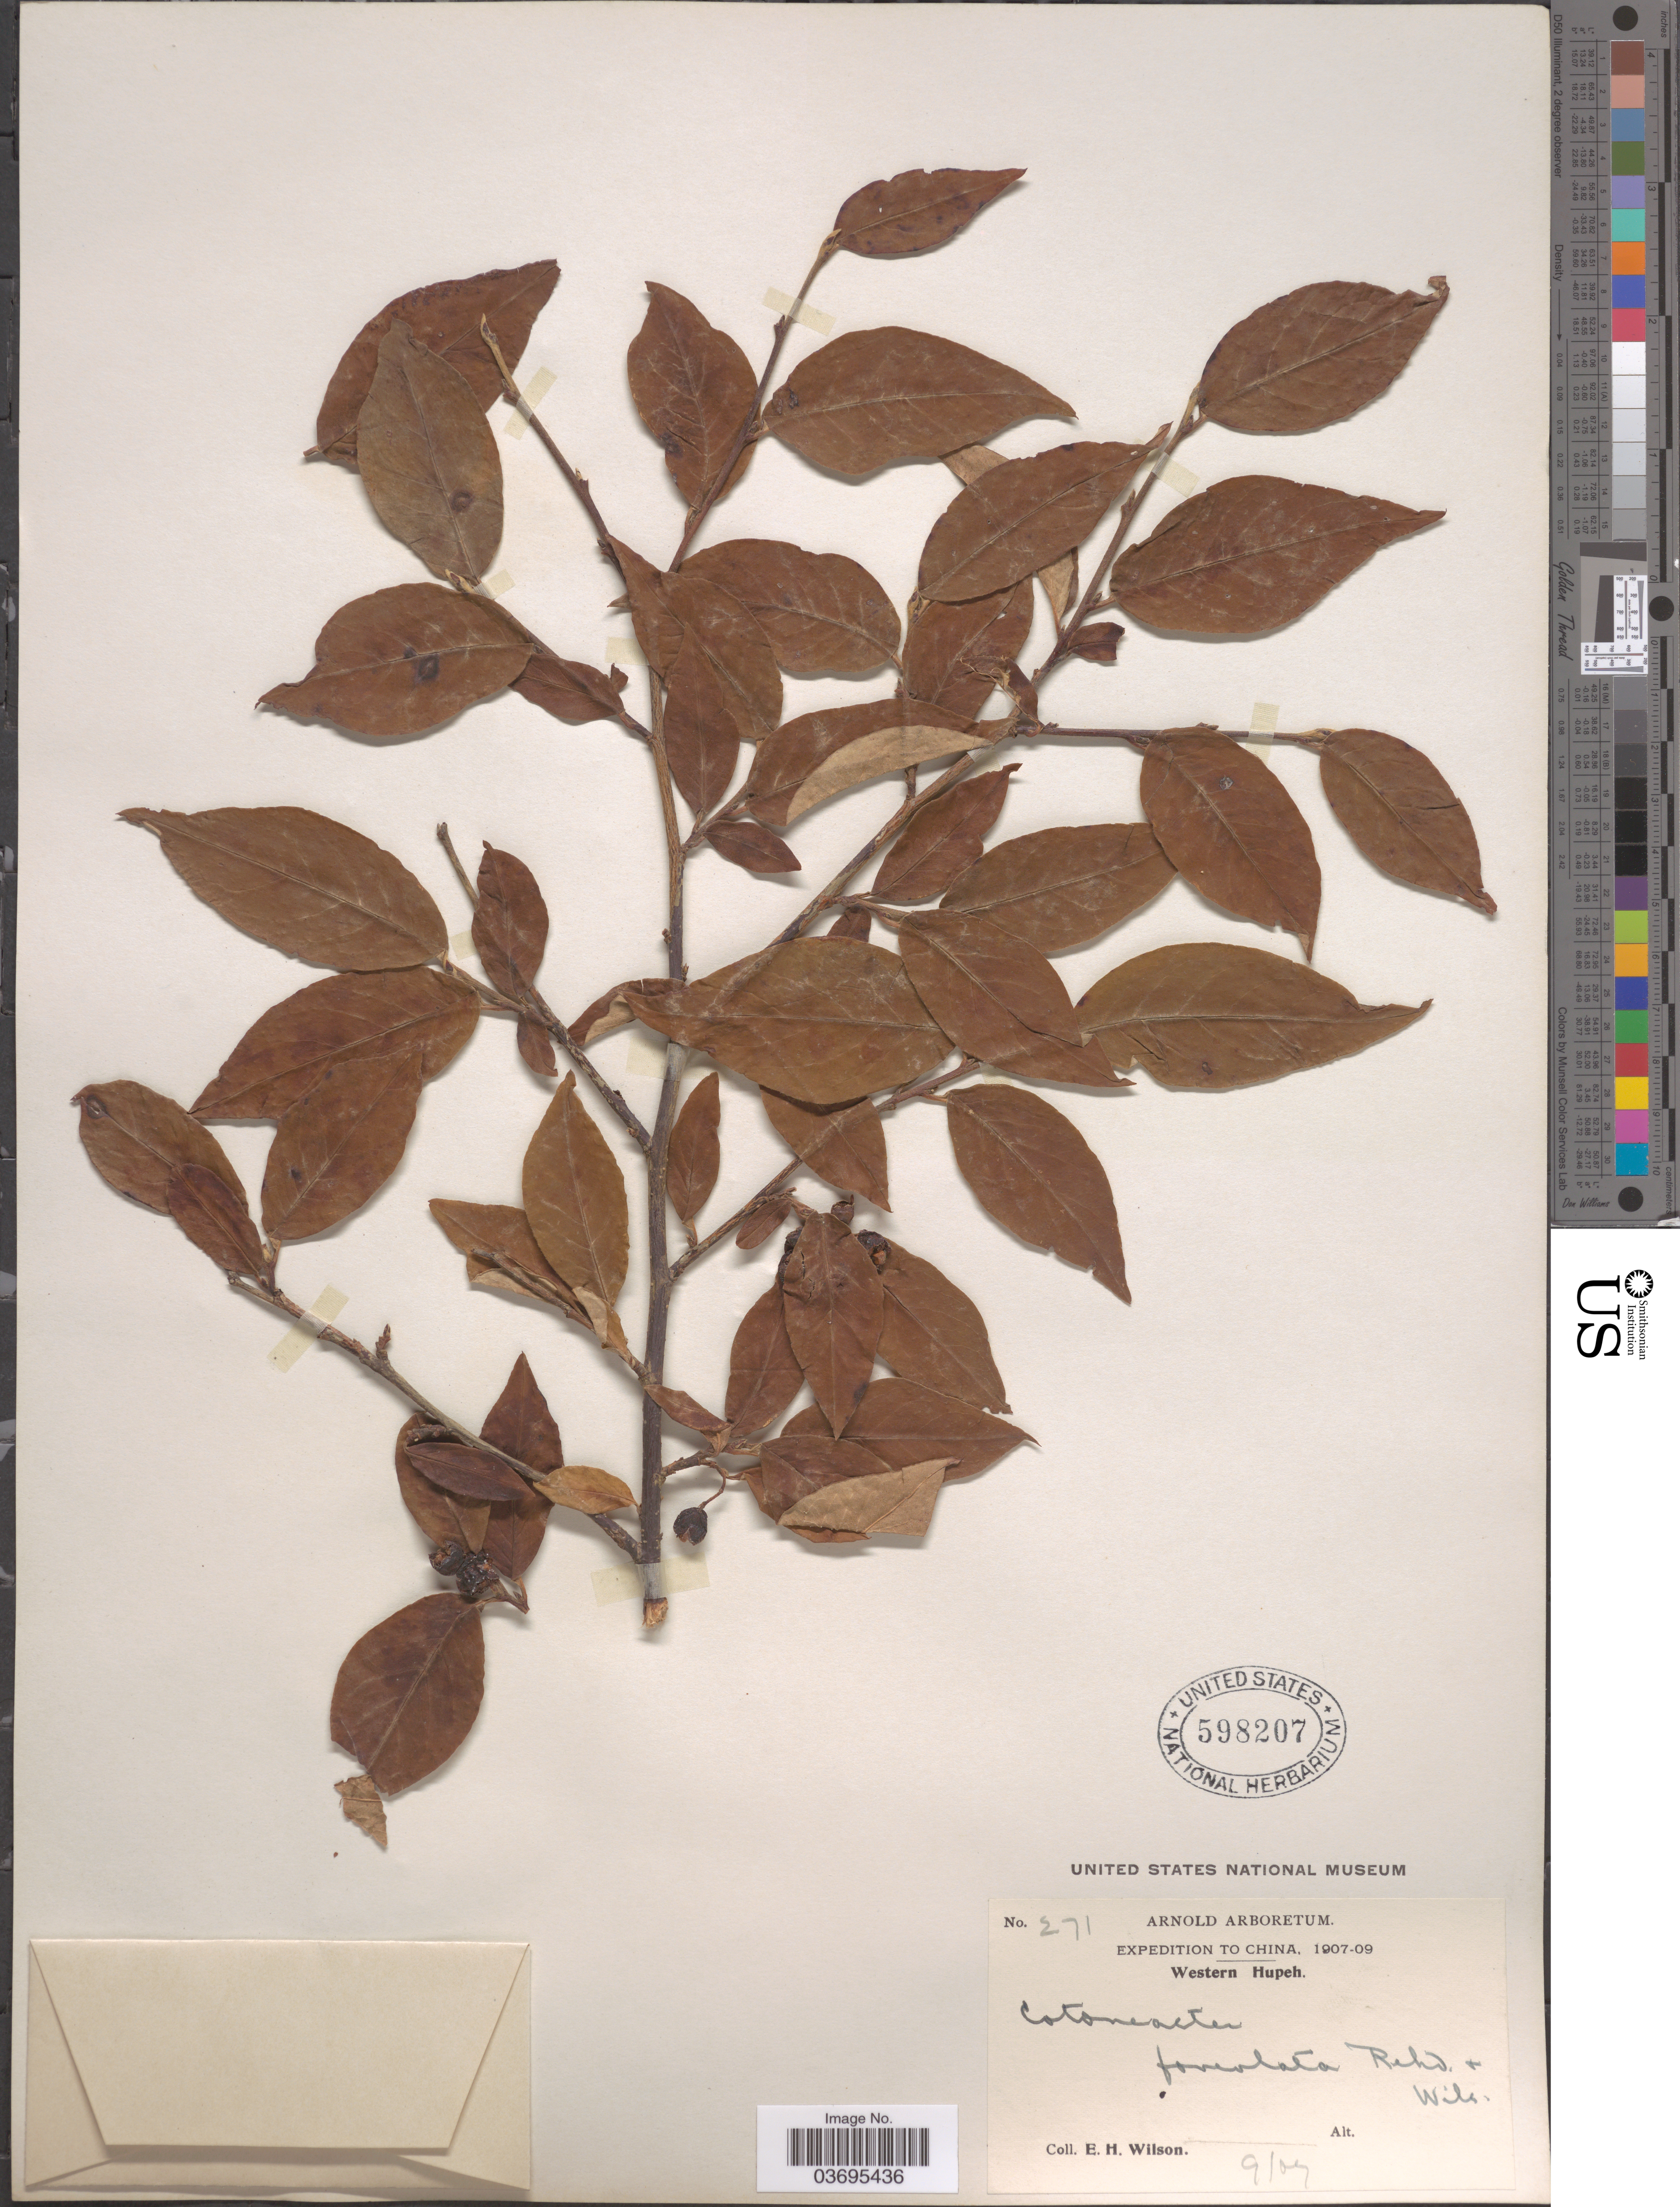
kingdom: Plantae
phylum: Tracheophyta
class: Magnoliopsida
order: Rosales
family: Rosaceae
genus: Cotoneaster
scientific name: Cotoneaster foveolatus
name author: Rehder & E.H. Wilson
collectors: E. Wilson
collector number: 271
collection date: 1907-09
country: China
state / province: Hubei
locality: Western Hupeh.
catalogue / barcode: US 598207